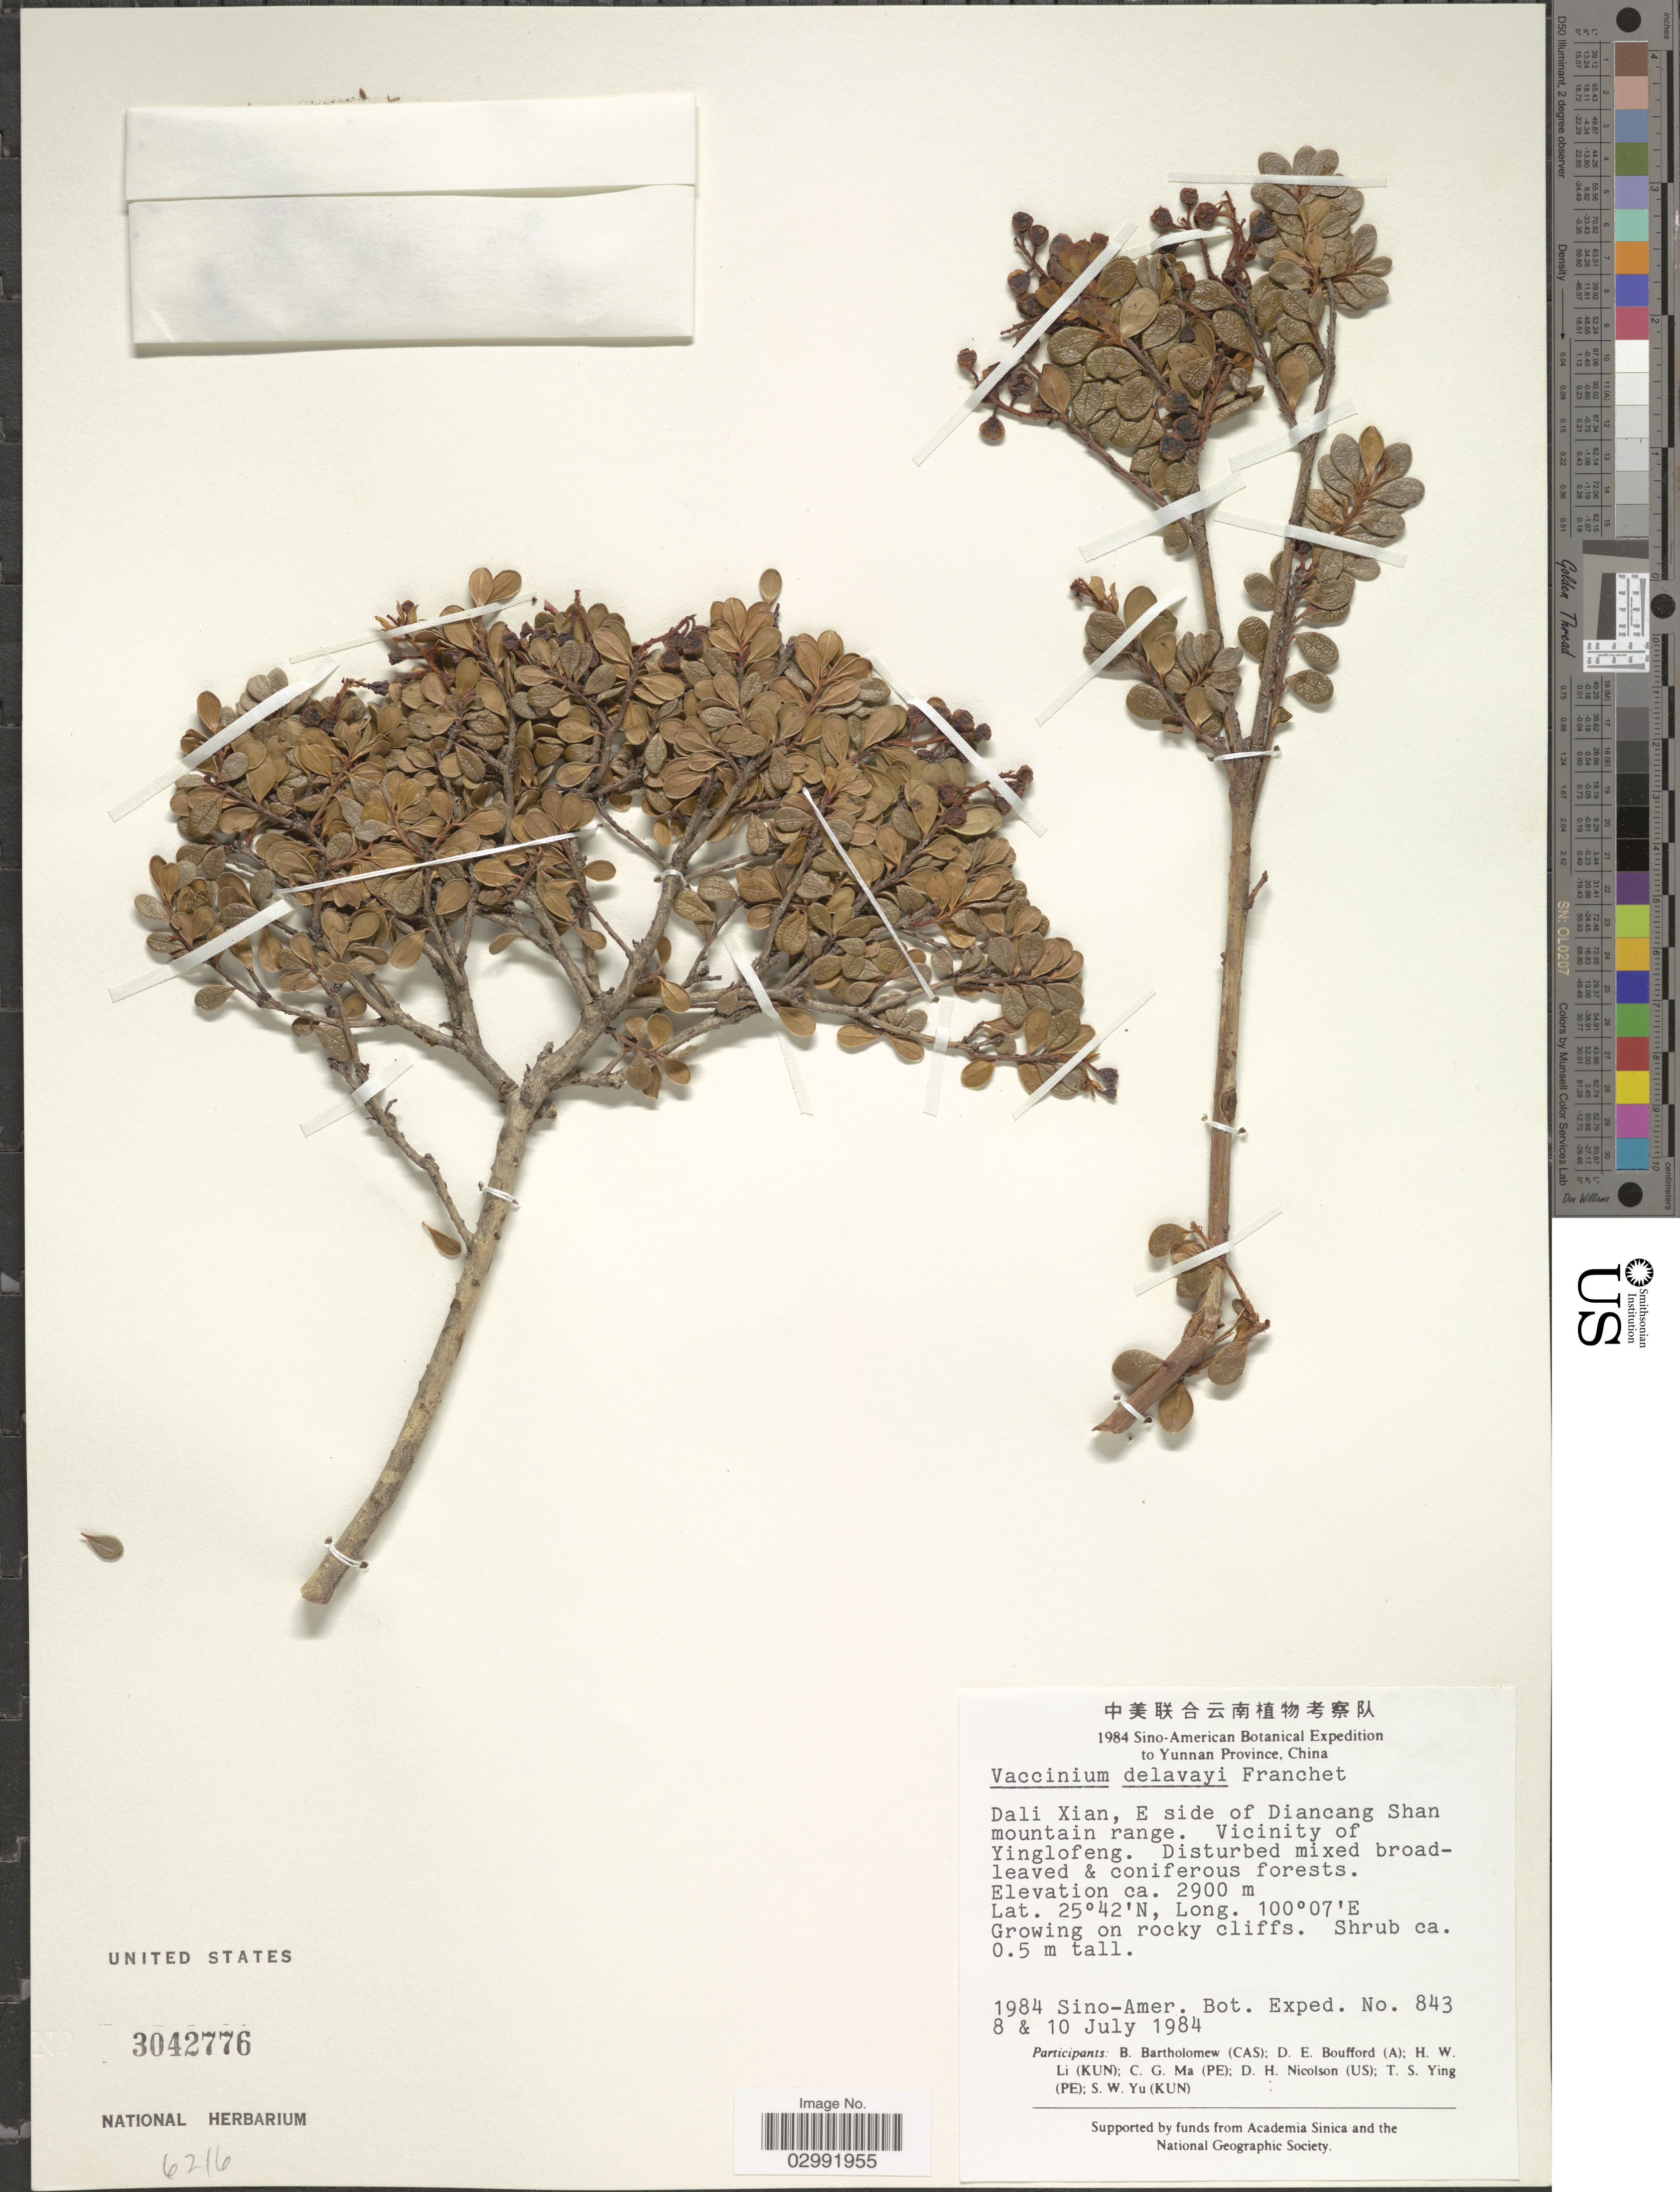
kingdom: Plantae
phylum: Tracheophyta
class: Magnoliopsida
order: Ericales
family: Ericaceae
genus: Vaccinium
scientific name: Vaccinium delavayi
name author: Franch.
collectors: Sino-Amer. Bot. Exped. 1984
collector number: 843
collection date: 1984-07-08/1984-07-10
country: China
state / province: Yunnan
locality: Dali Xian, E side of Diancang Shan Mountain range. Vicinity of Yinglofeng.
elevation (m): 2900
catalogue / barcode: US 3042776